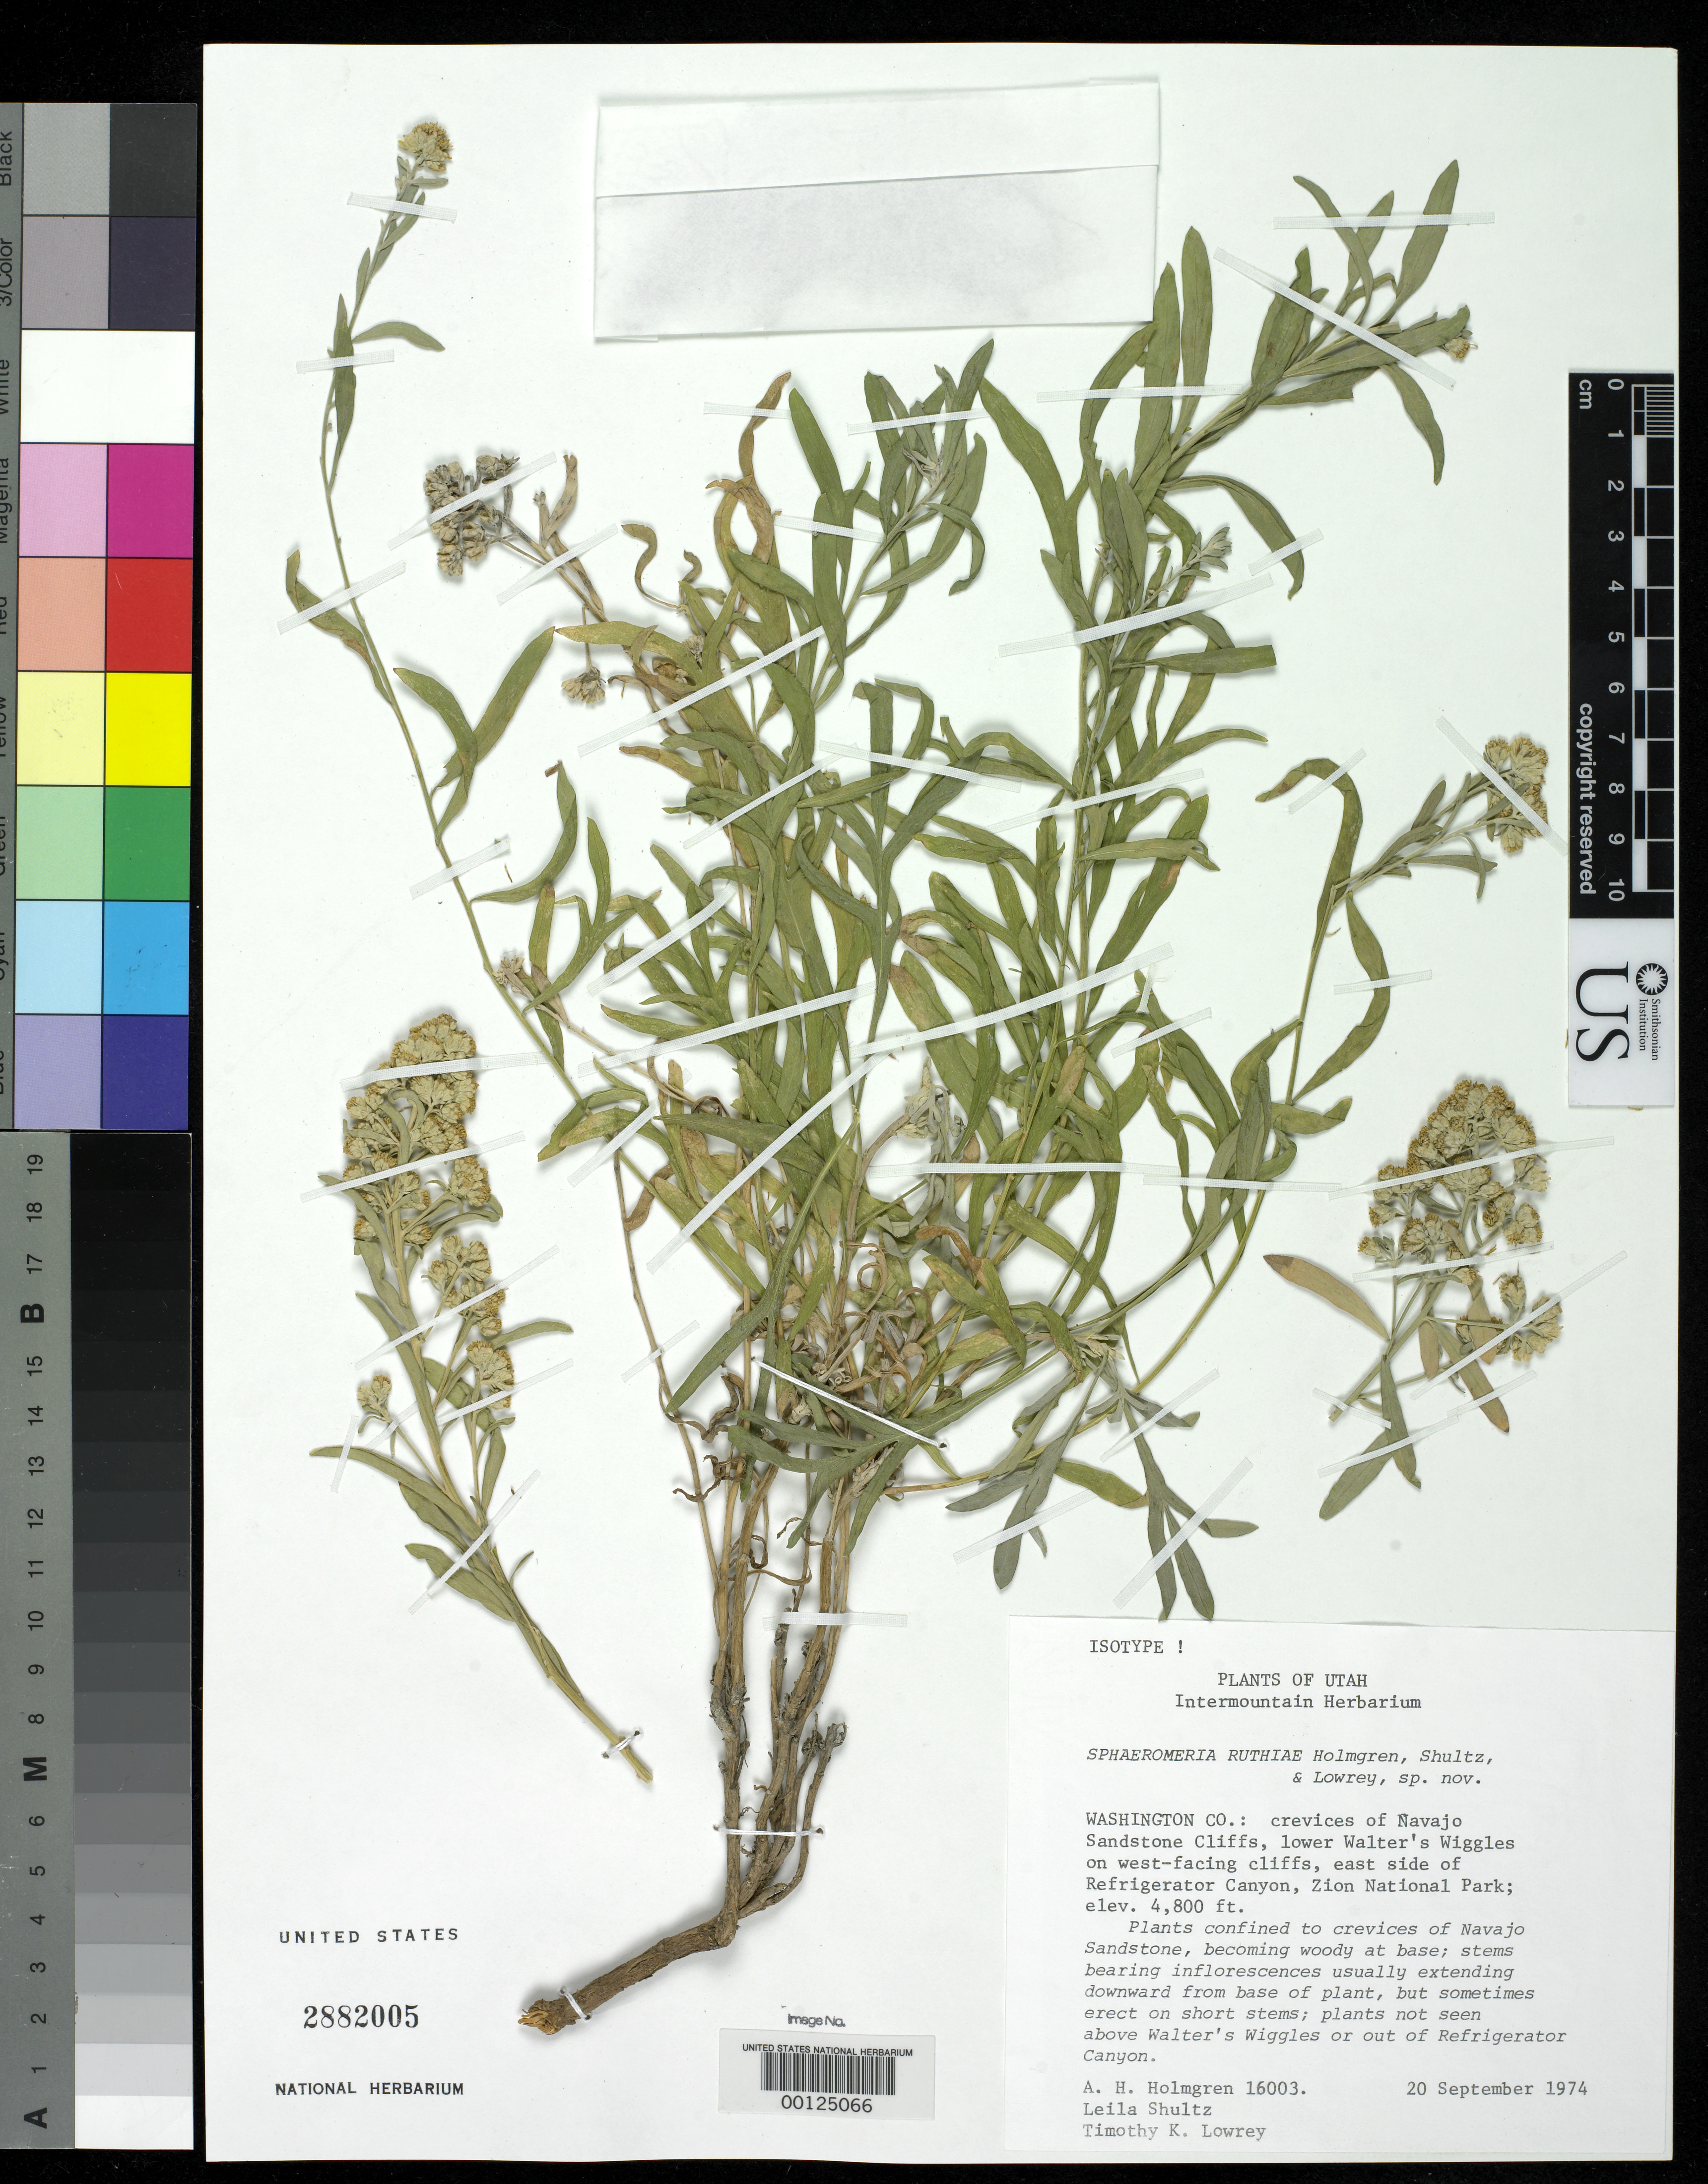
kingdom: Plantae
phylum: Tracheophyta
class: Magnoliopsida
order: Asterales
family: Asteraceae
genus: Sphaeromeria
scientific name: Sphaeromeria ruthiae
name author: A.H. Holmgren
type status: Isotype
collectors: A. H. Holmgren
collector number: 16003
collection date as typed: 20 Sep 1974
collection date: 1974-09-20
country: United States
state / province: Utah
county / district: Washington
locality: Navajo Sandstone Cliffs, east side of Refrigerator Canyon, Zion National Park.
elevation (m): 1463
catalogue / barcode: US 2882005